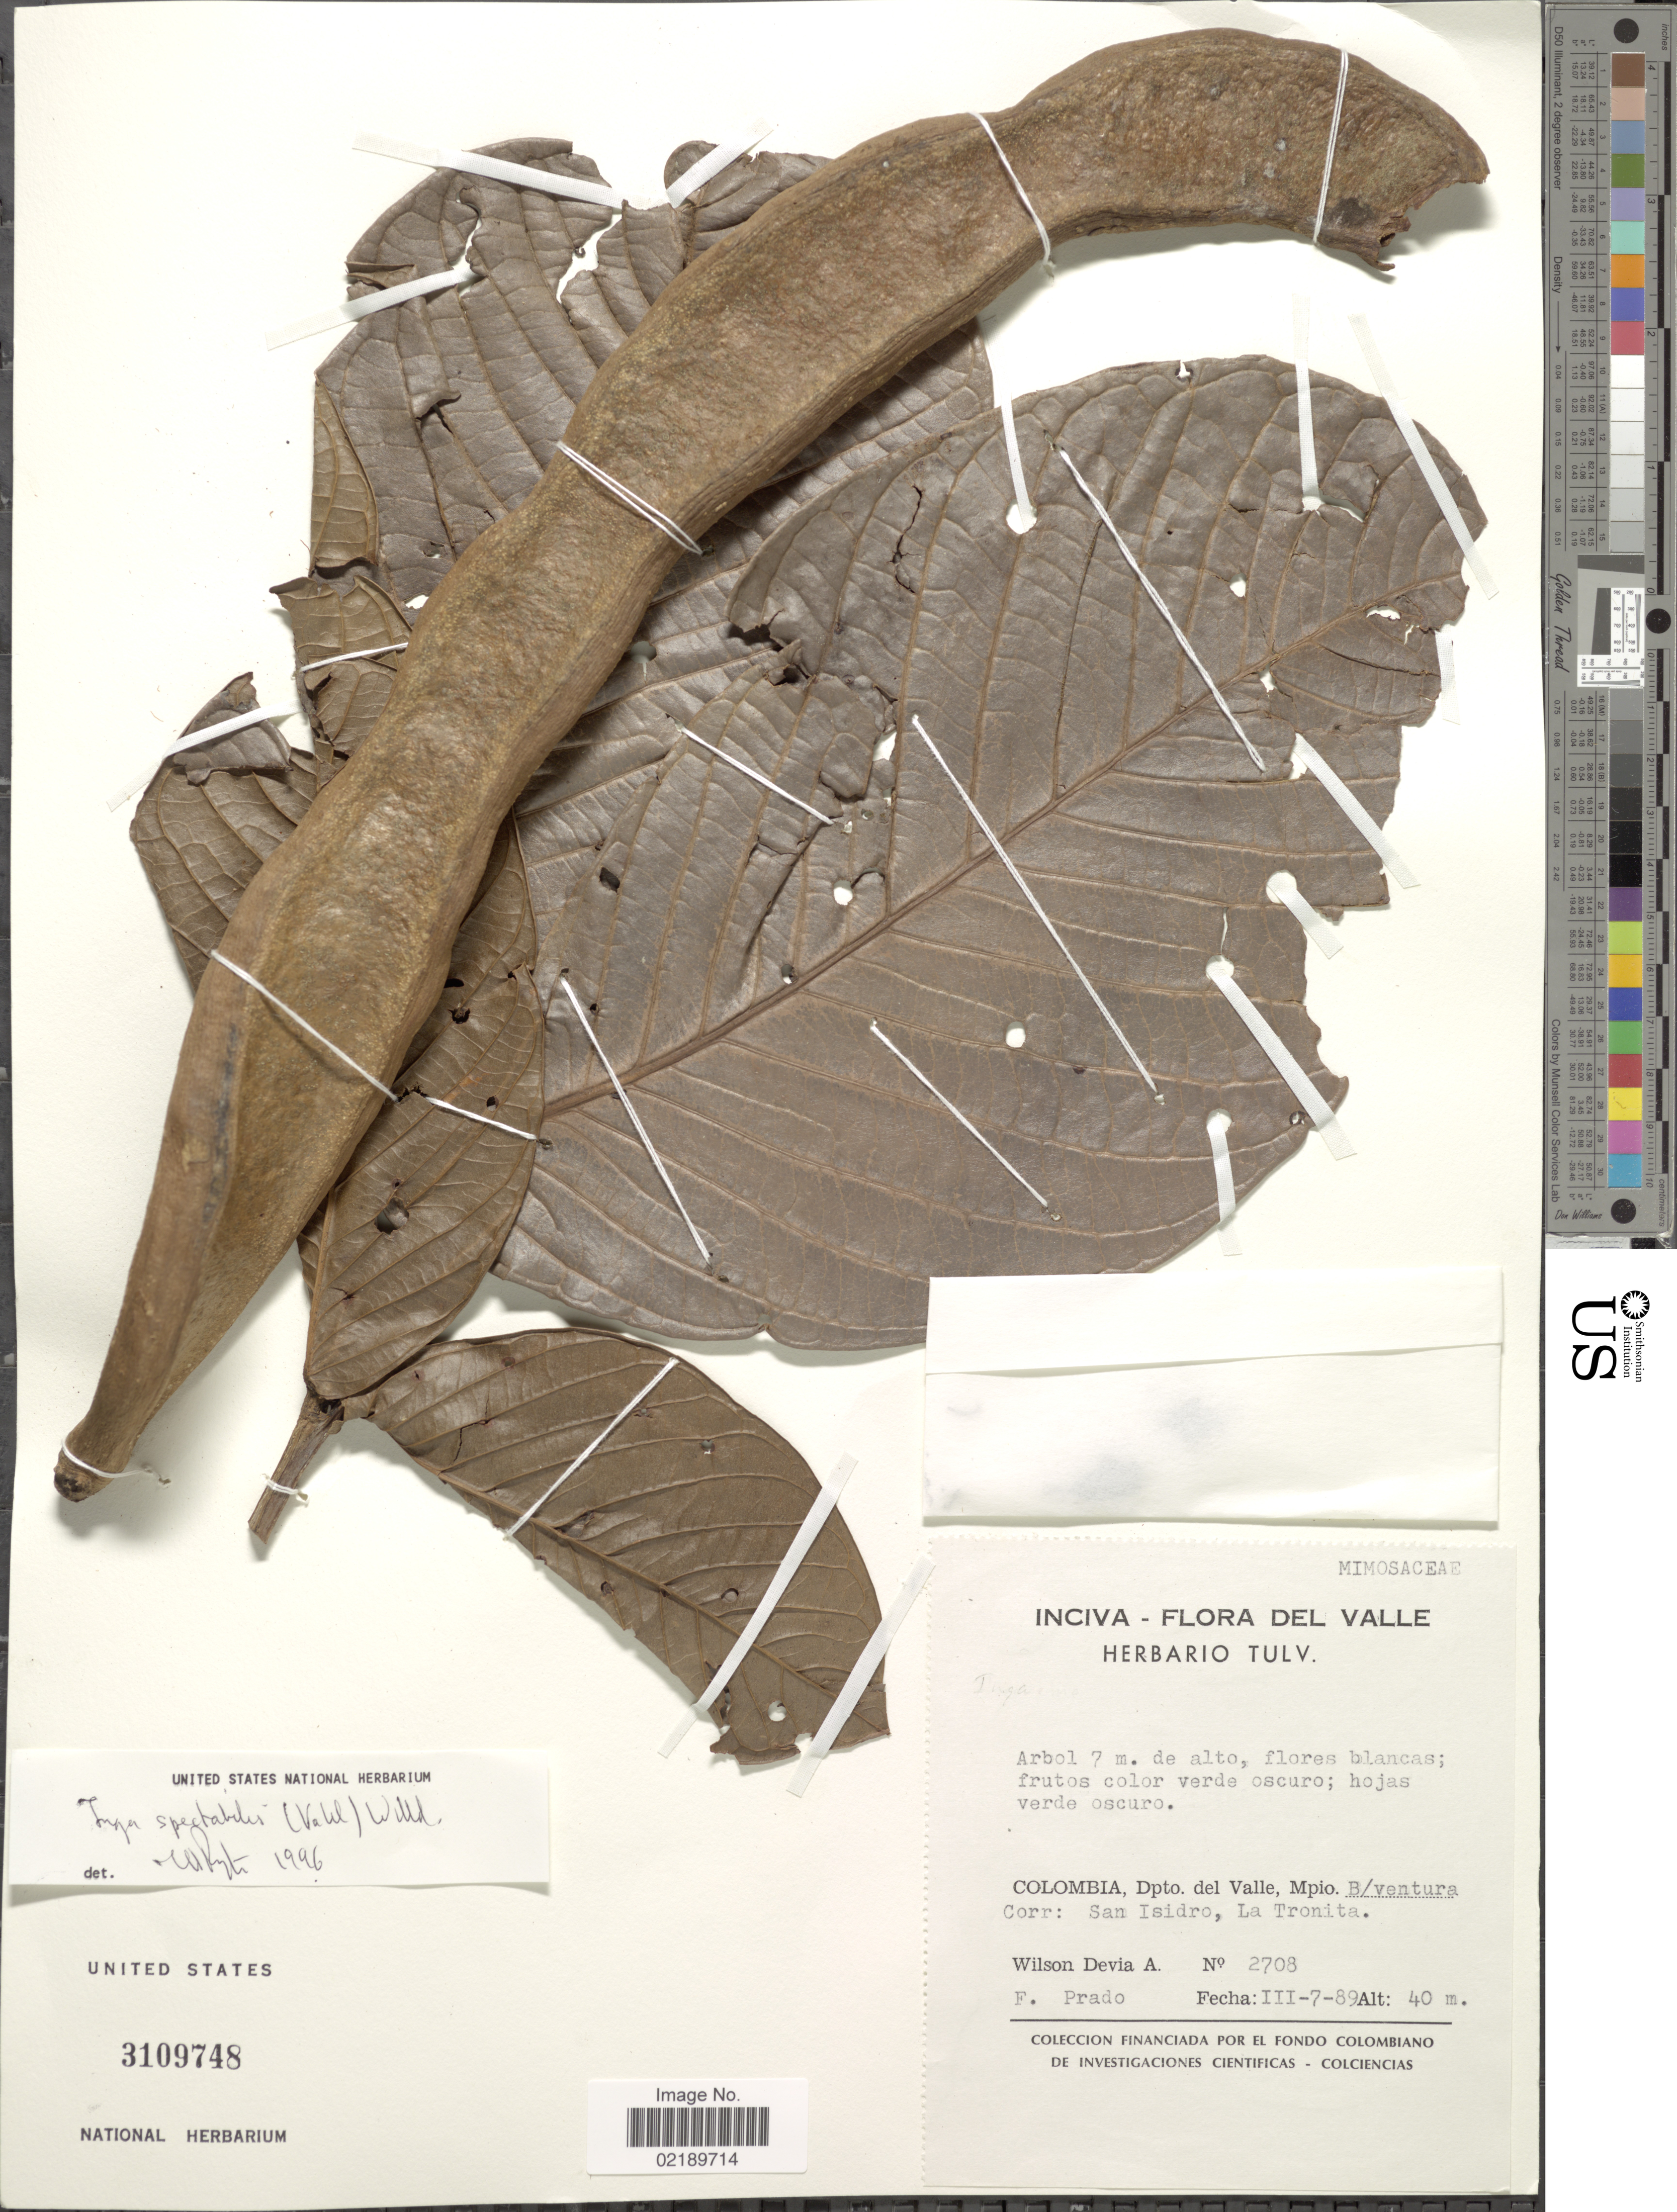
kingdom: Plantae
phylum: Tracheophyta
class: Magnoliopsida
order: Fabales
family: Fabaceae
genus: Inga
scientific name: Inga spectabilis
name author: (Vahl) Willd.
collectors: W. Devia A. & F. Prado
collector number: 2708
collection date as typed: Transcribed d/m/y: 7/3/89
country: Colombia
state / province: Valle del Cauca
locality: Colombia, Dpto. del Valle, Mpio. B/ventura. Corr: San Isidro, La Tronita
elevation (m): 40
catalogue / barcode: US 3109748